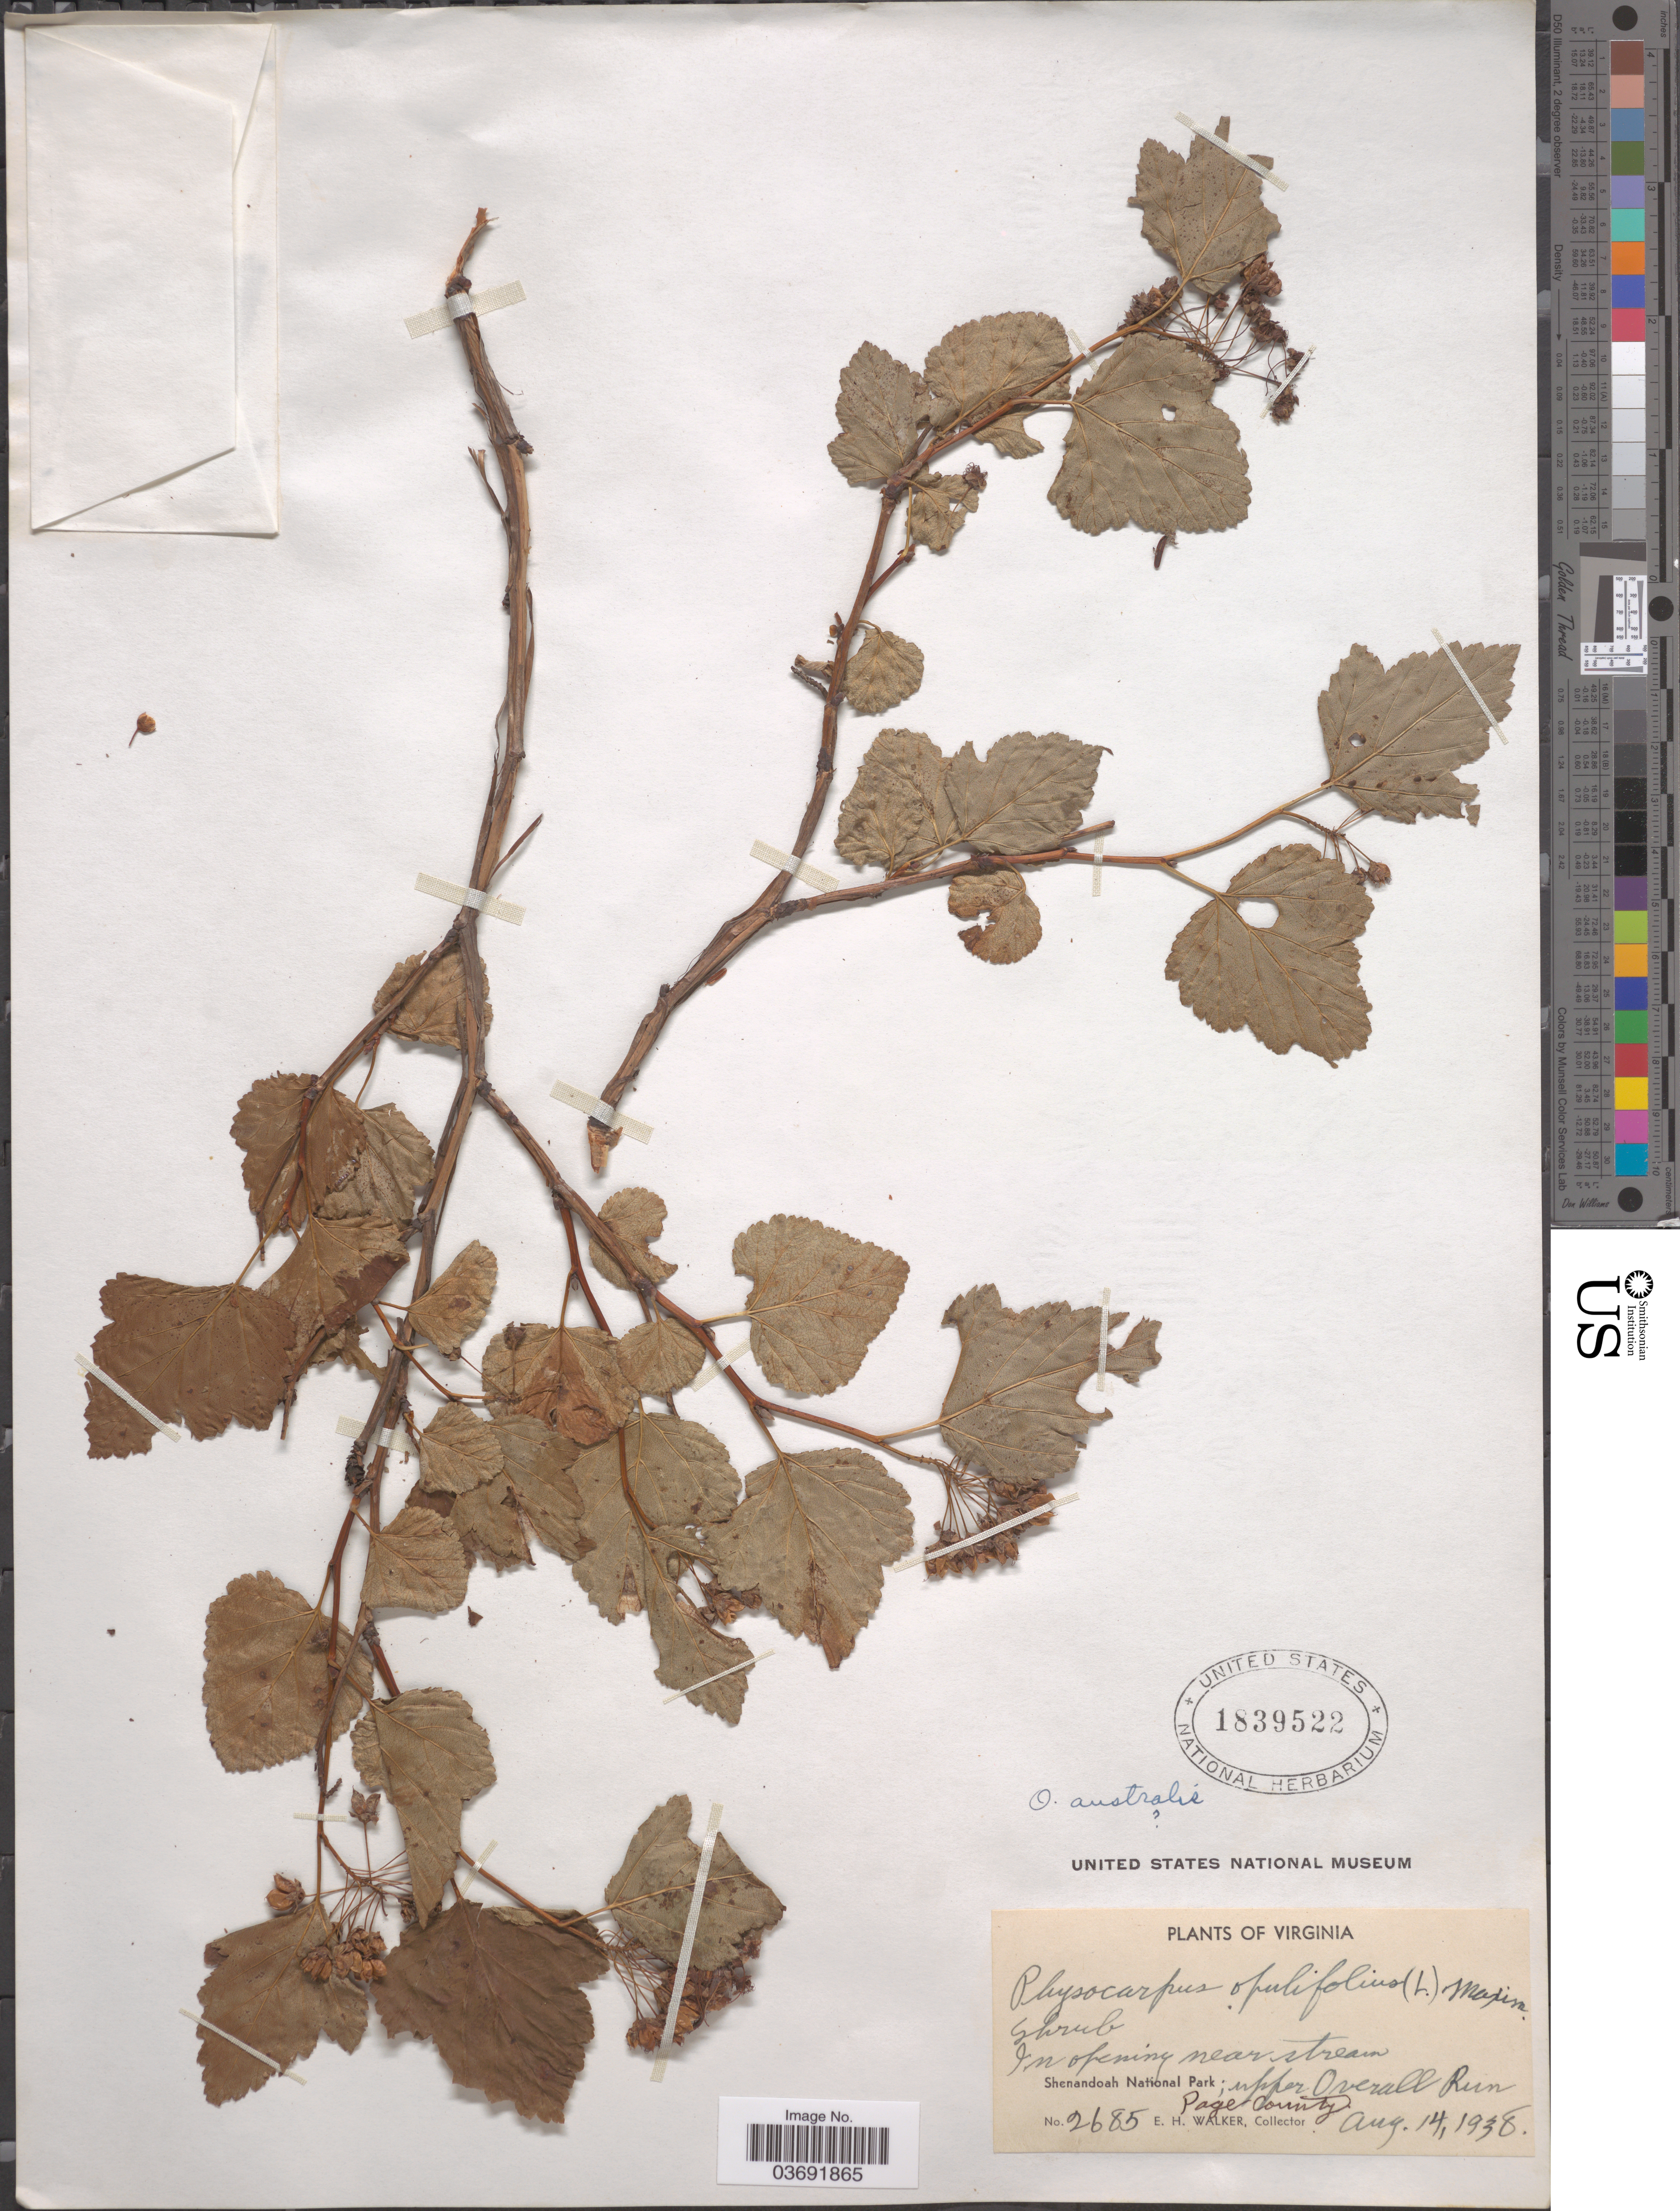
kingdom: Plantae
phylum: Tracheophyta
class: Magnoliopsida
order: Rosales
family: Rosaceae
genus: Physocarpus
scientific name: Physocarpus opulifolius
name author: (L.) Maxim.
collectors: E. H. Walker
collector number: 2685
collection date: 1938-08-14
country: United States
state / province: Virginia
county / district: Page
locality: Shenandoah National Park; upper Overall Run. Page County.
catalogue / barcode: US 1839522